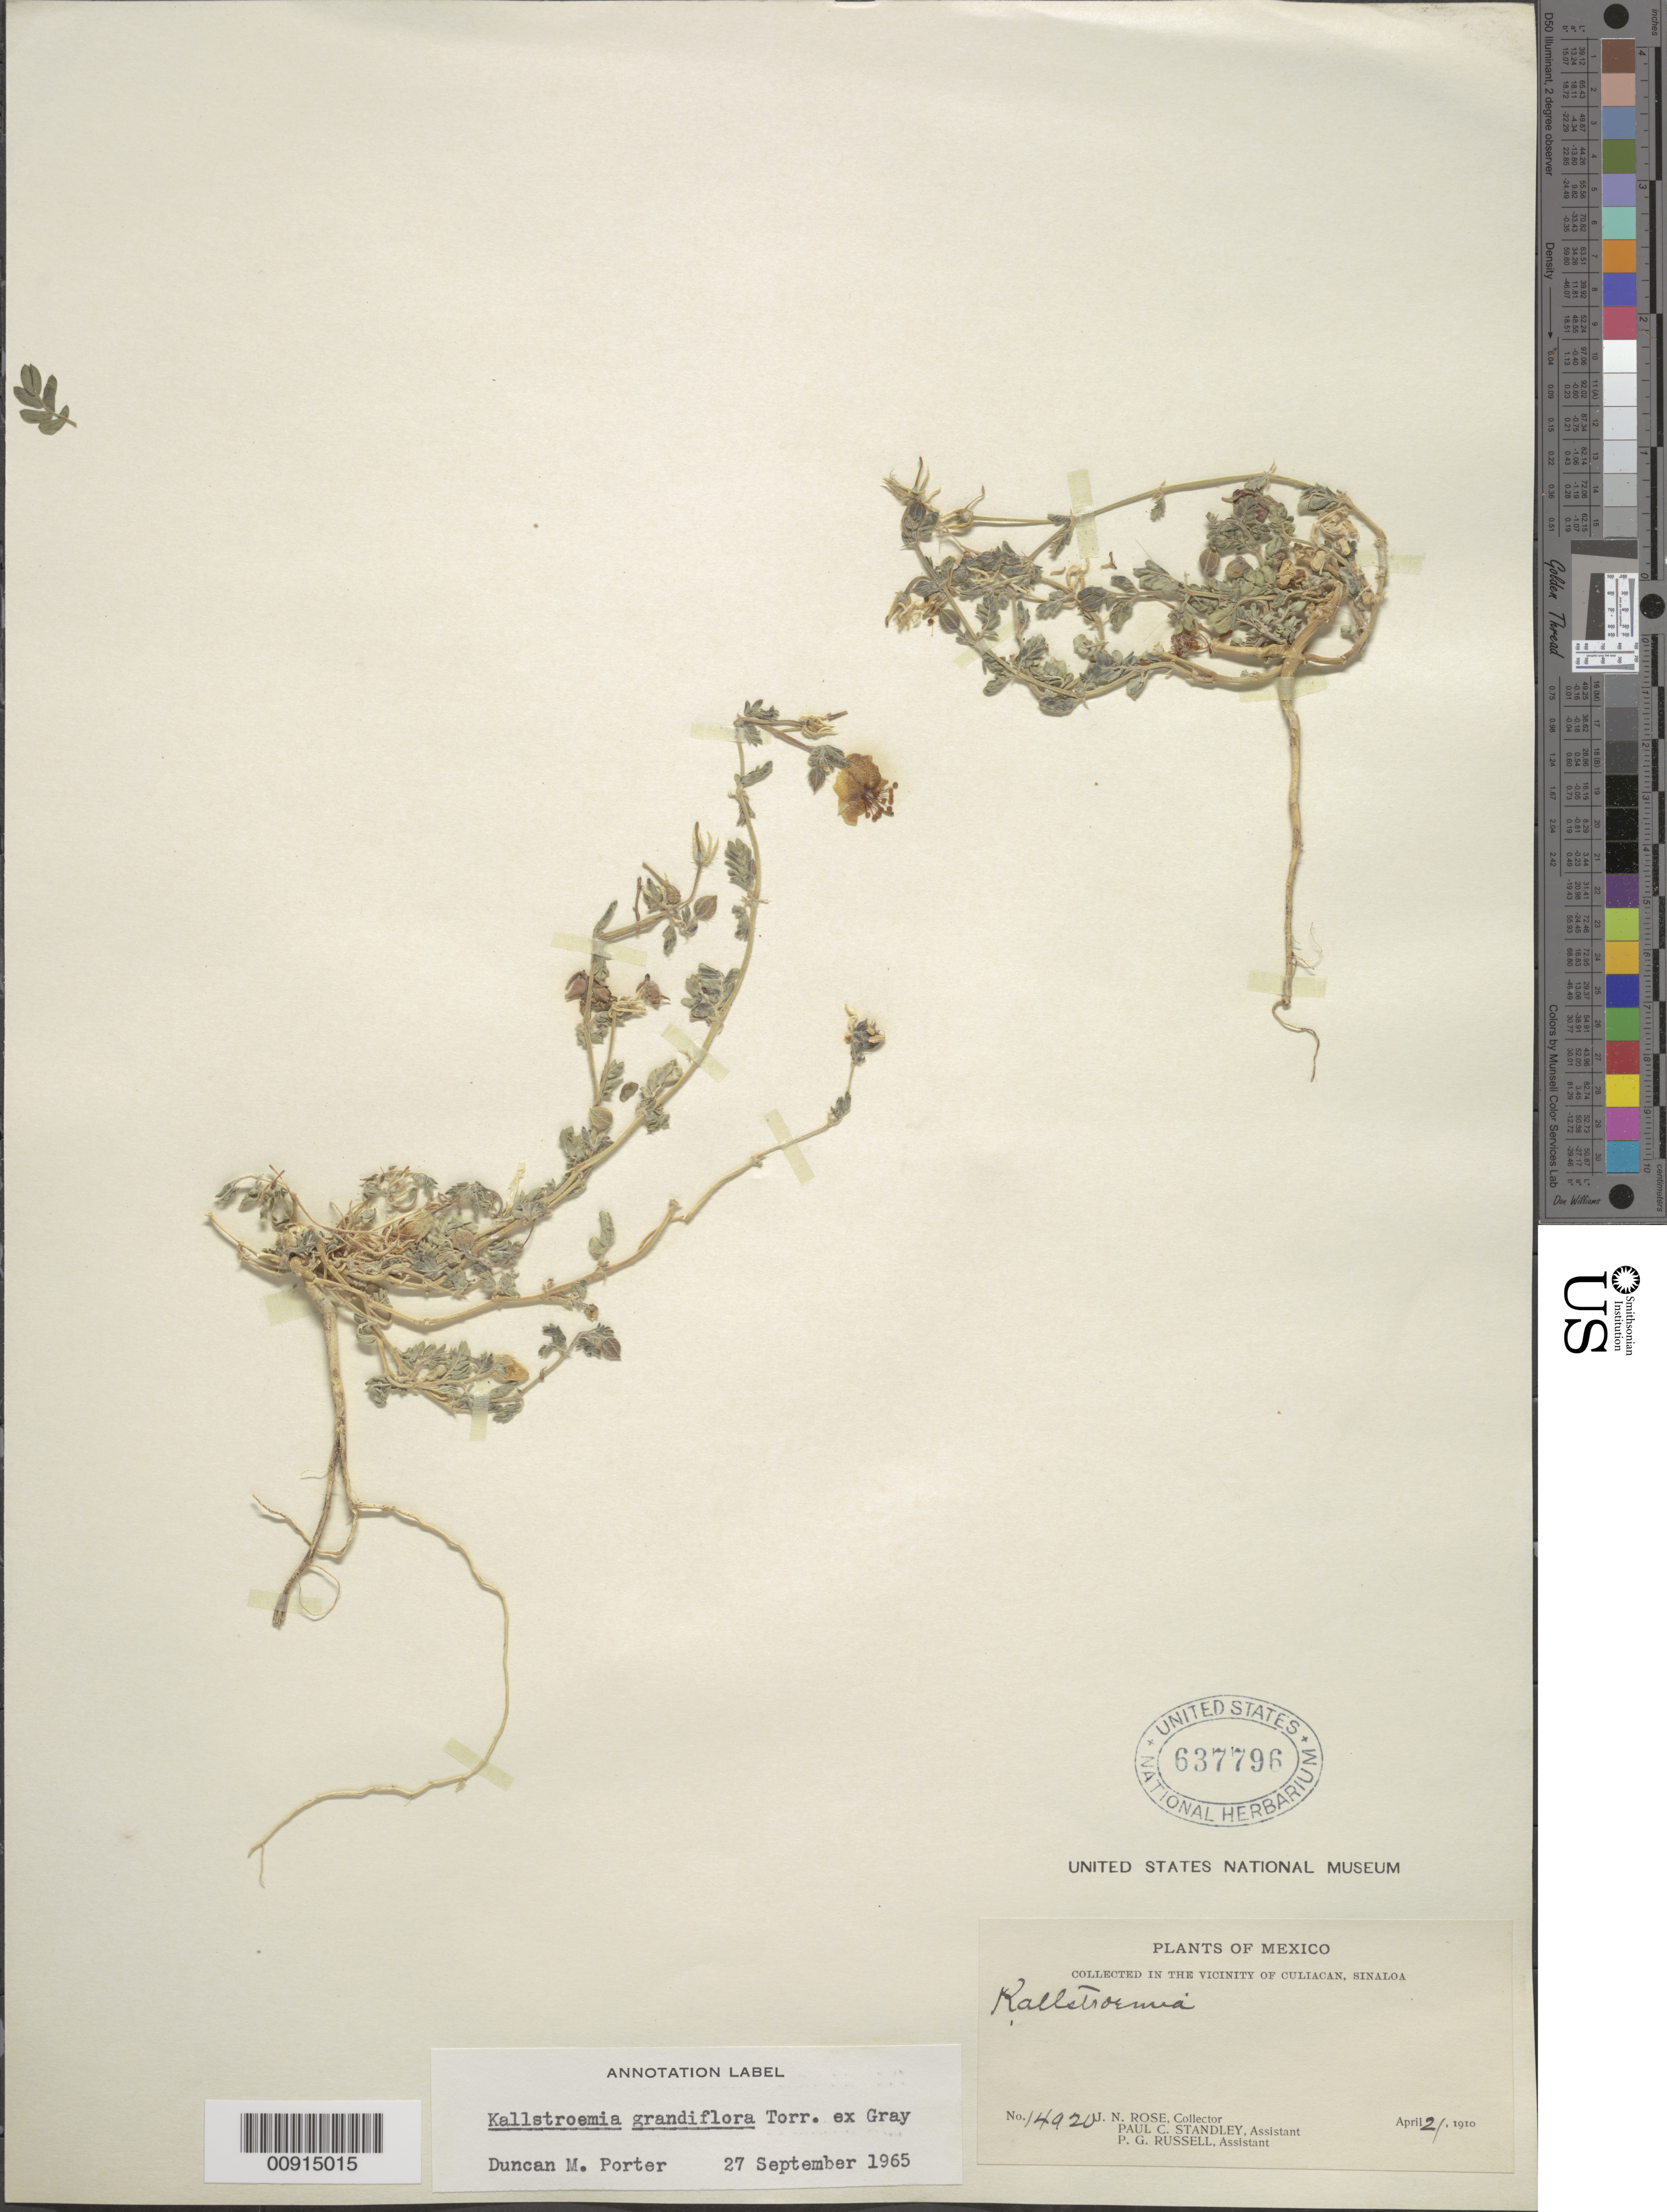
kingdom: Plantae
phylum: Tracheophyta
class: Magnoliopsida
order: Zygophyllales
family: Zygophyllaceae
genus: Kallstroemia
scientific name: Kallstroemia grandiflora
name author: Torr. ex A. Gray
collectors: J. N. Rose, P. C. Standley & P. G. Russell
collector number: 14920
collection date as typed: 21 Apr 1910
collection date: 1910-04-21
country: Mexico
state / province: Sinaloa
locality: In the vicinity of Culiacan, Sinaloa.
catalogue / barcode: US 637796